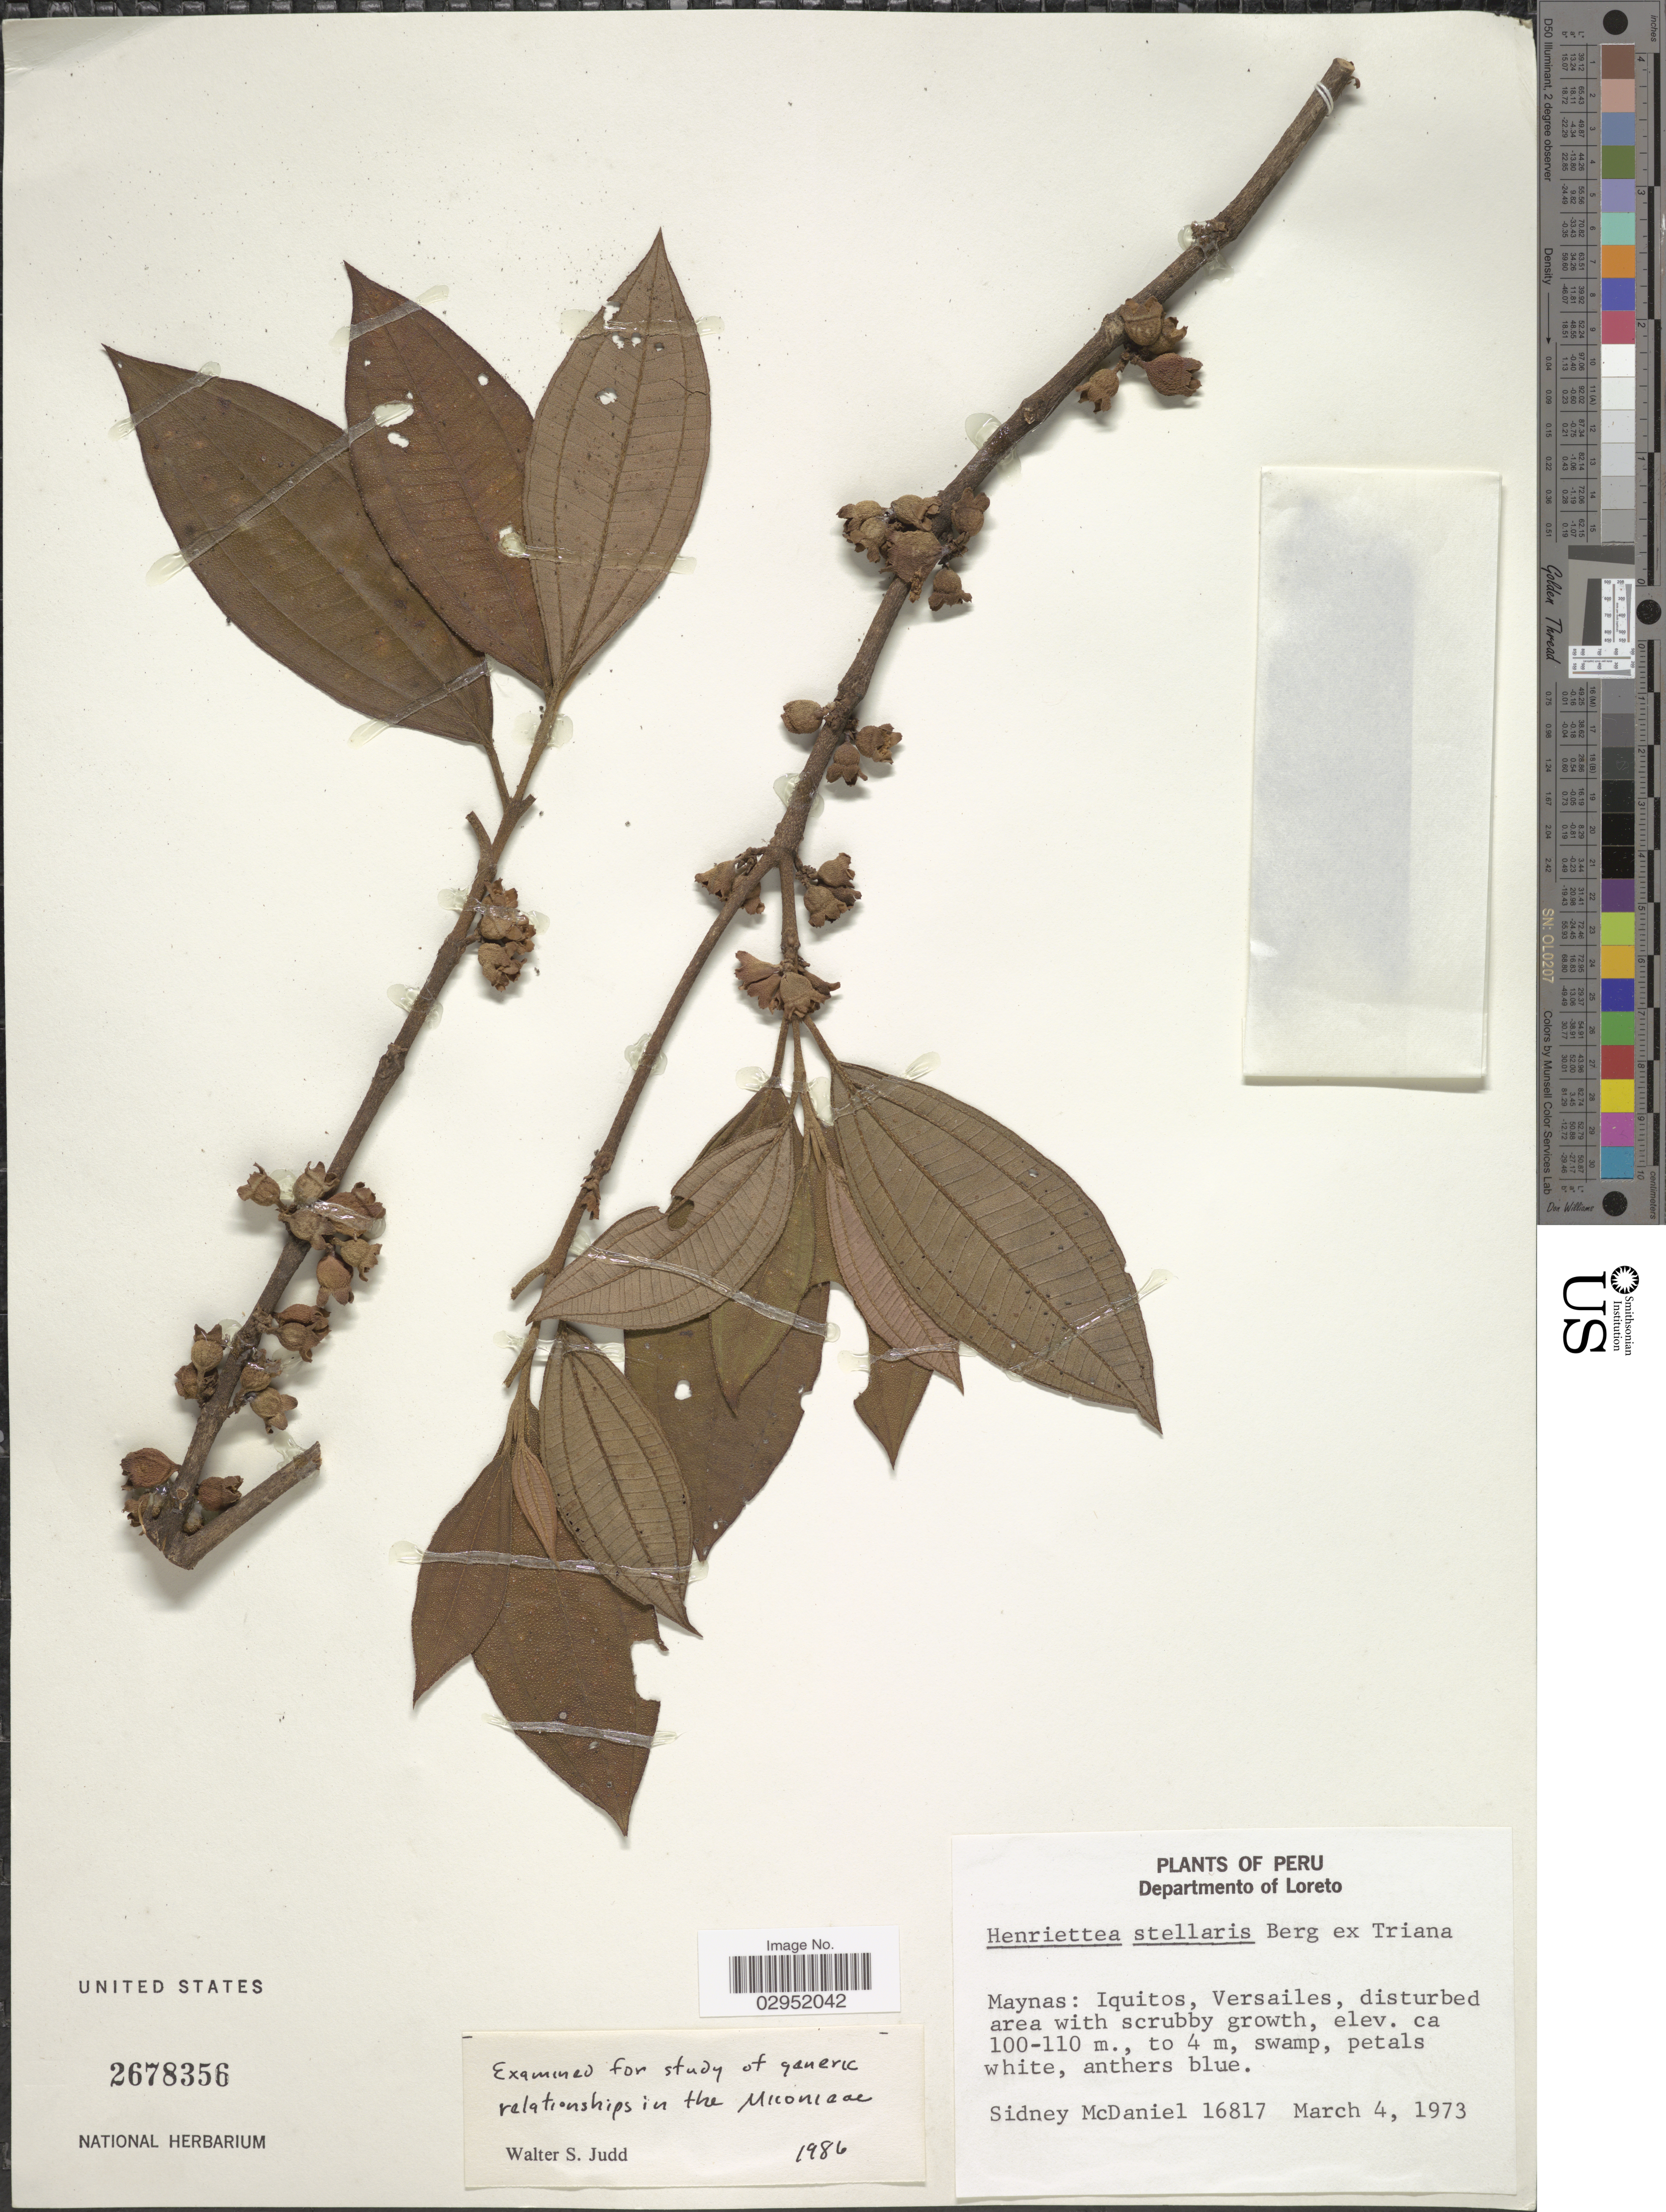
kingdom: Plantae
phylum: Tracheophyta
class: Magnoliopsida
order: Myrtales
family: Melastomataceae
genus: Henriettea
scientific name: Henriettea stellaris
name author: O. Berg ex Triana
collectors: S. McDaniel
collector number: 16817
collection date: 1973-03-04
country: Peru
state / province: Loreto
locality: Departmento of Loreto, Maynas: Iquitos, Versailes.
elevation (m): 100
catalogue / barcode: US 2678356